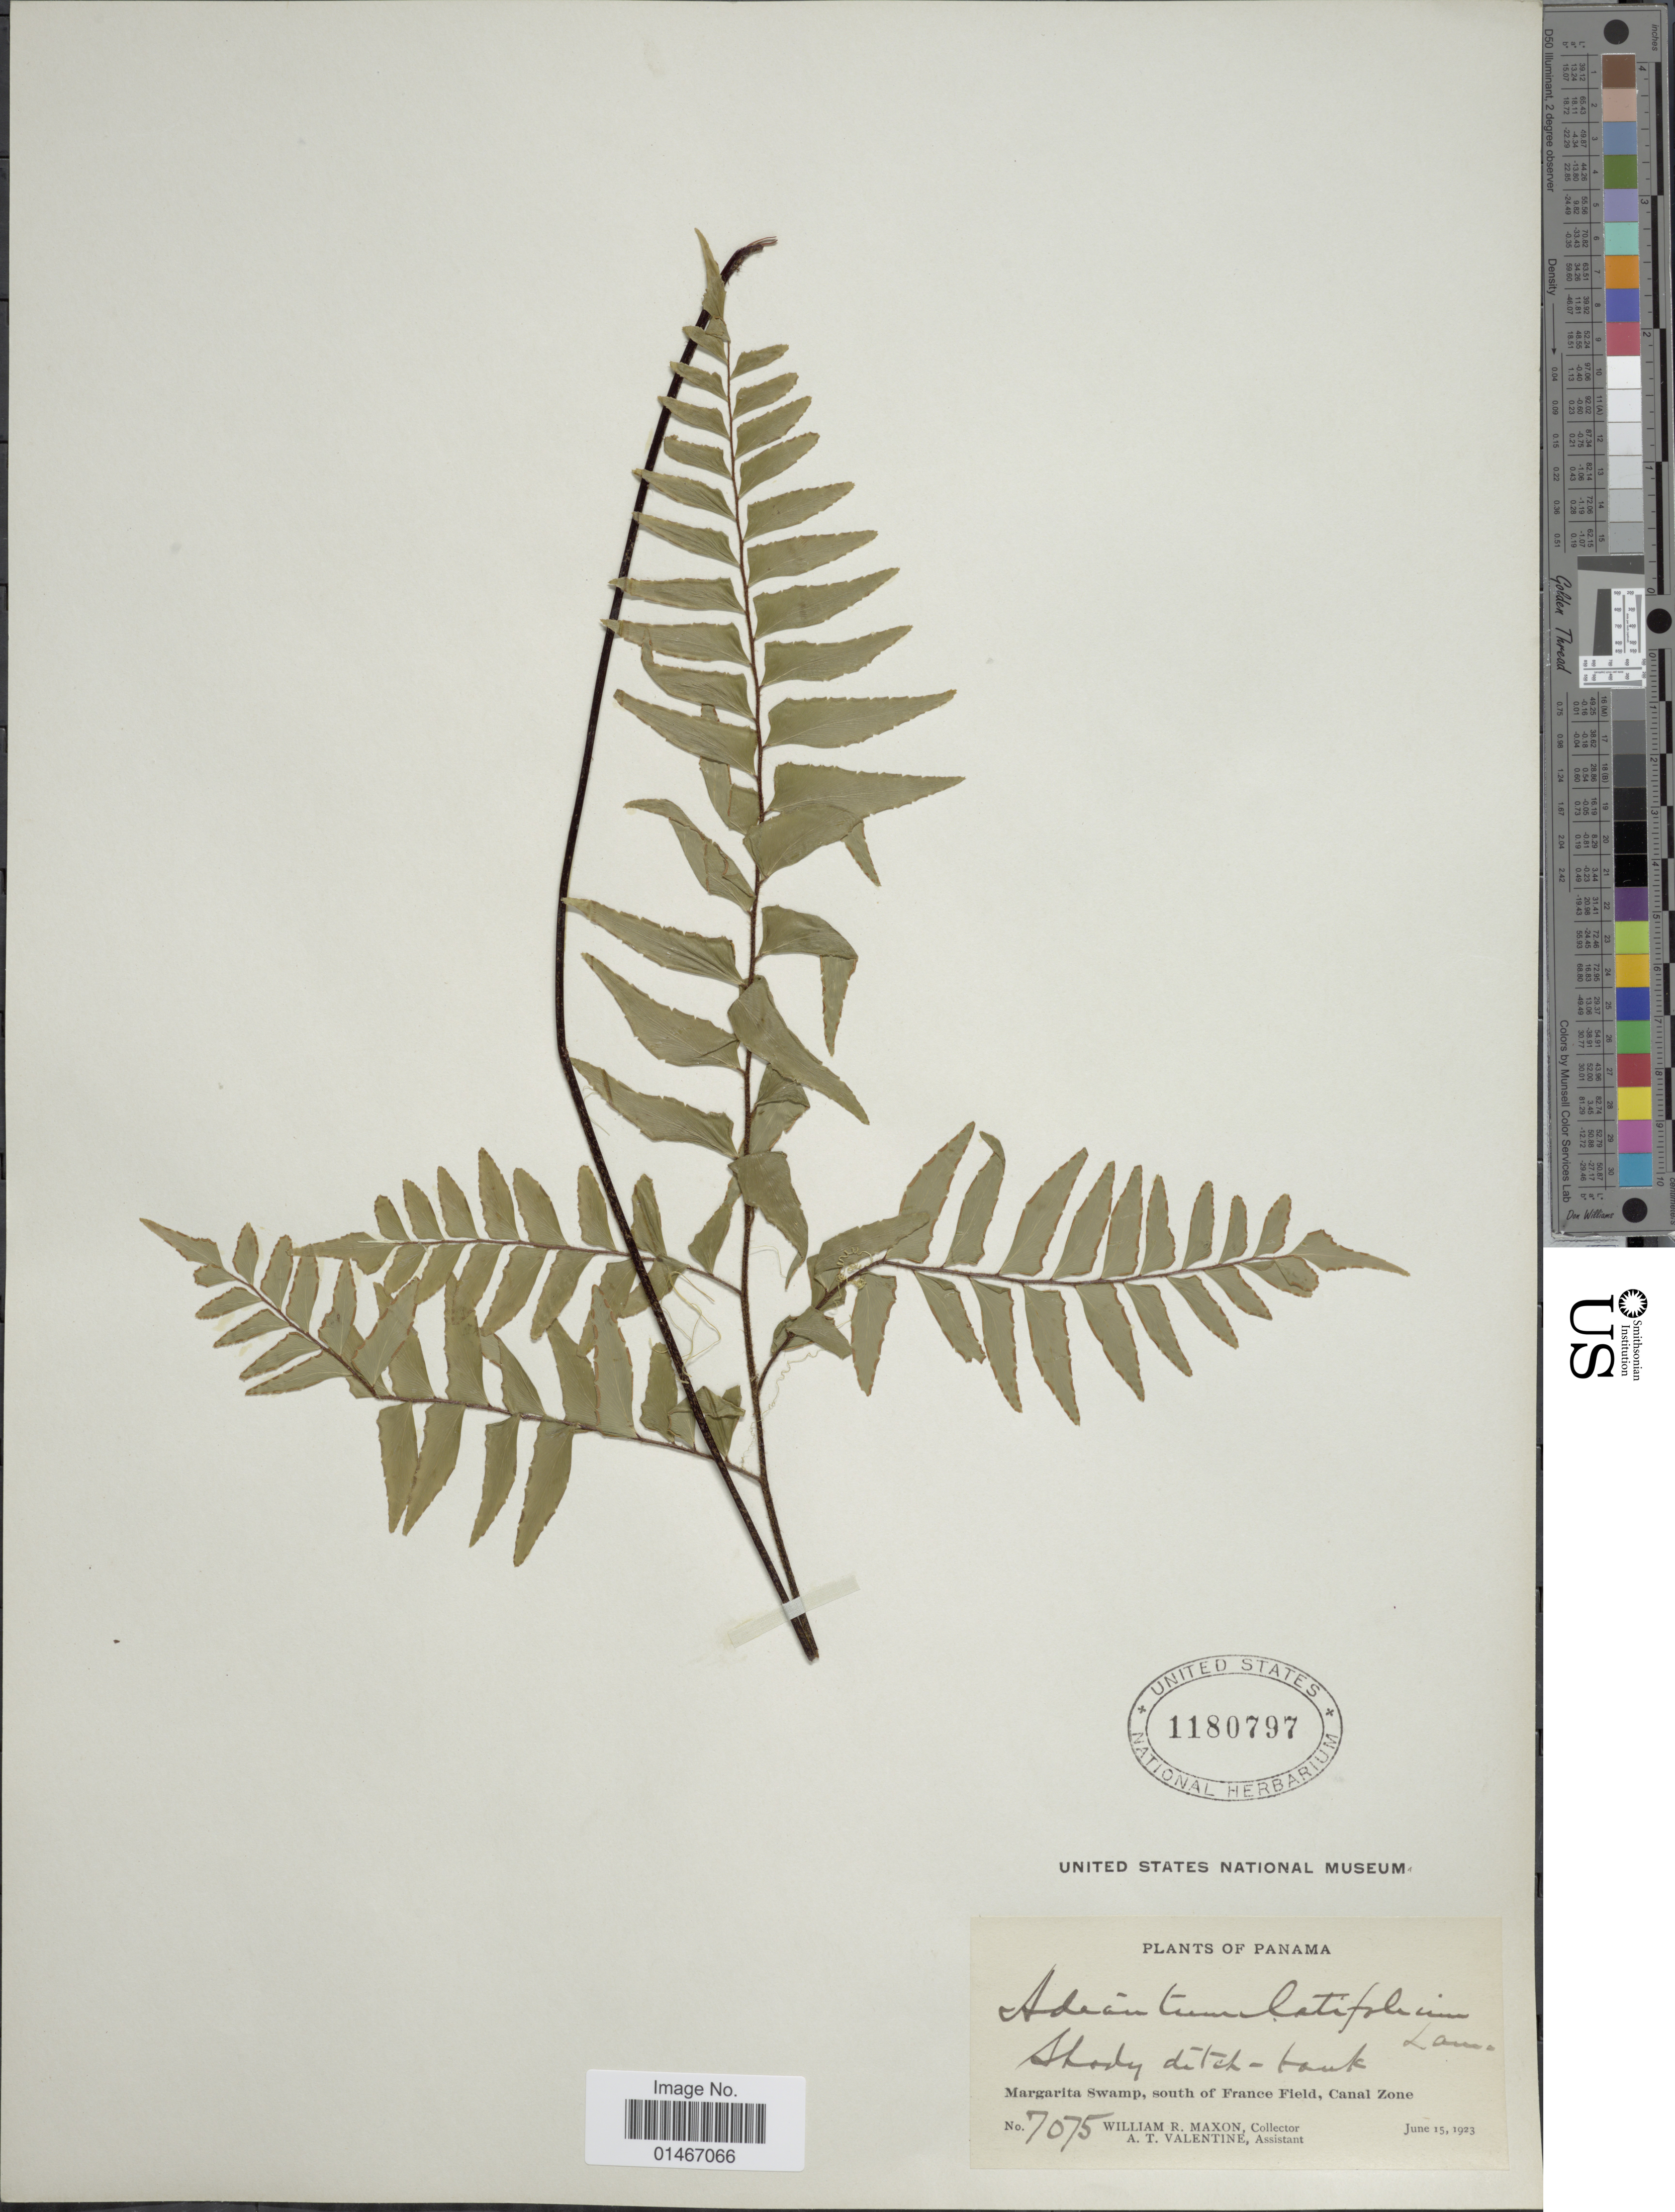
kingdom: Plantae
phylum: Tracheophyta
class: Polypodiopsida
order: Polypodiales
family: Pteridaceae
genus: Adiantum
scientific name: Adiantum latifolium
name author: Lam.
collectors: W. R. Maxon & A. Valentine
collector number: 7075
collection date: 1923-06-15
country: Panama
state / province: Colón / Panamá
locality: Margarita Swamp, south of France Field, Canal Zone.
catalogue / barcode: US 1180797